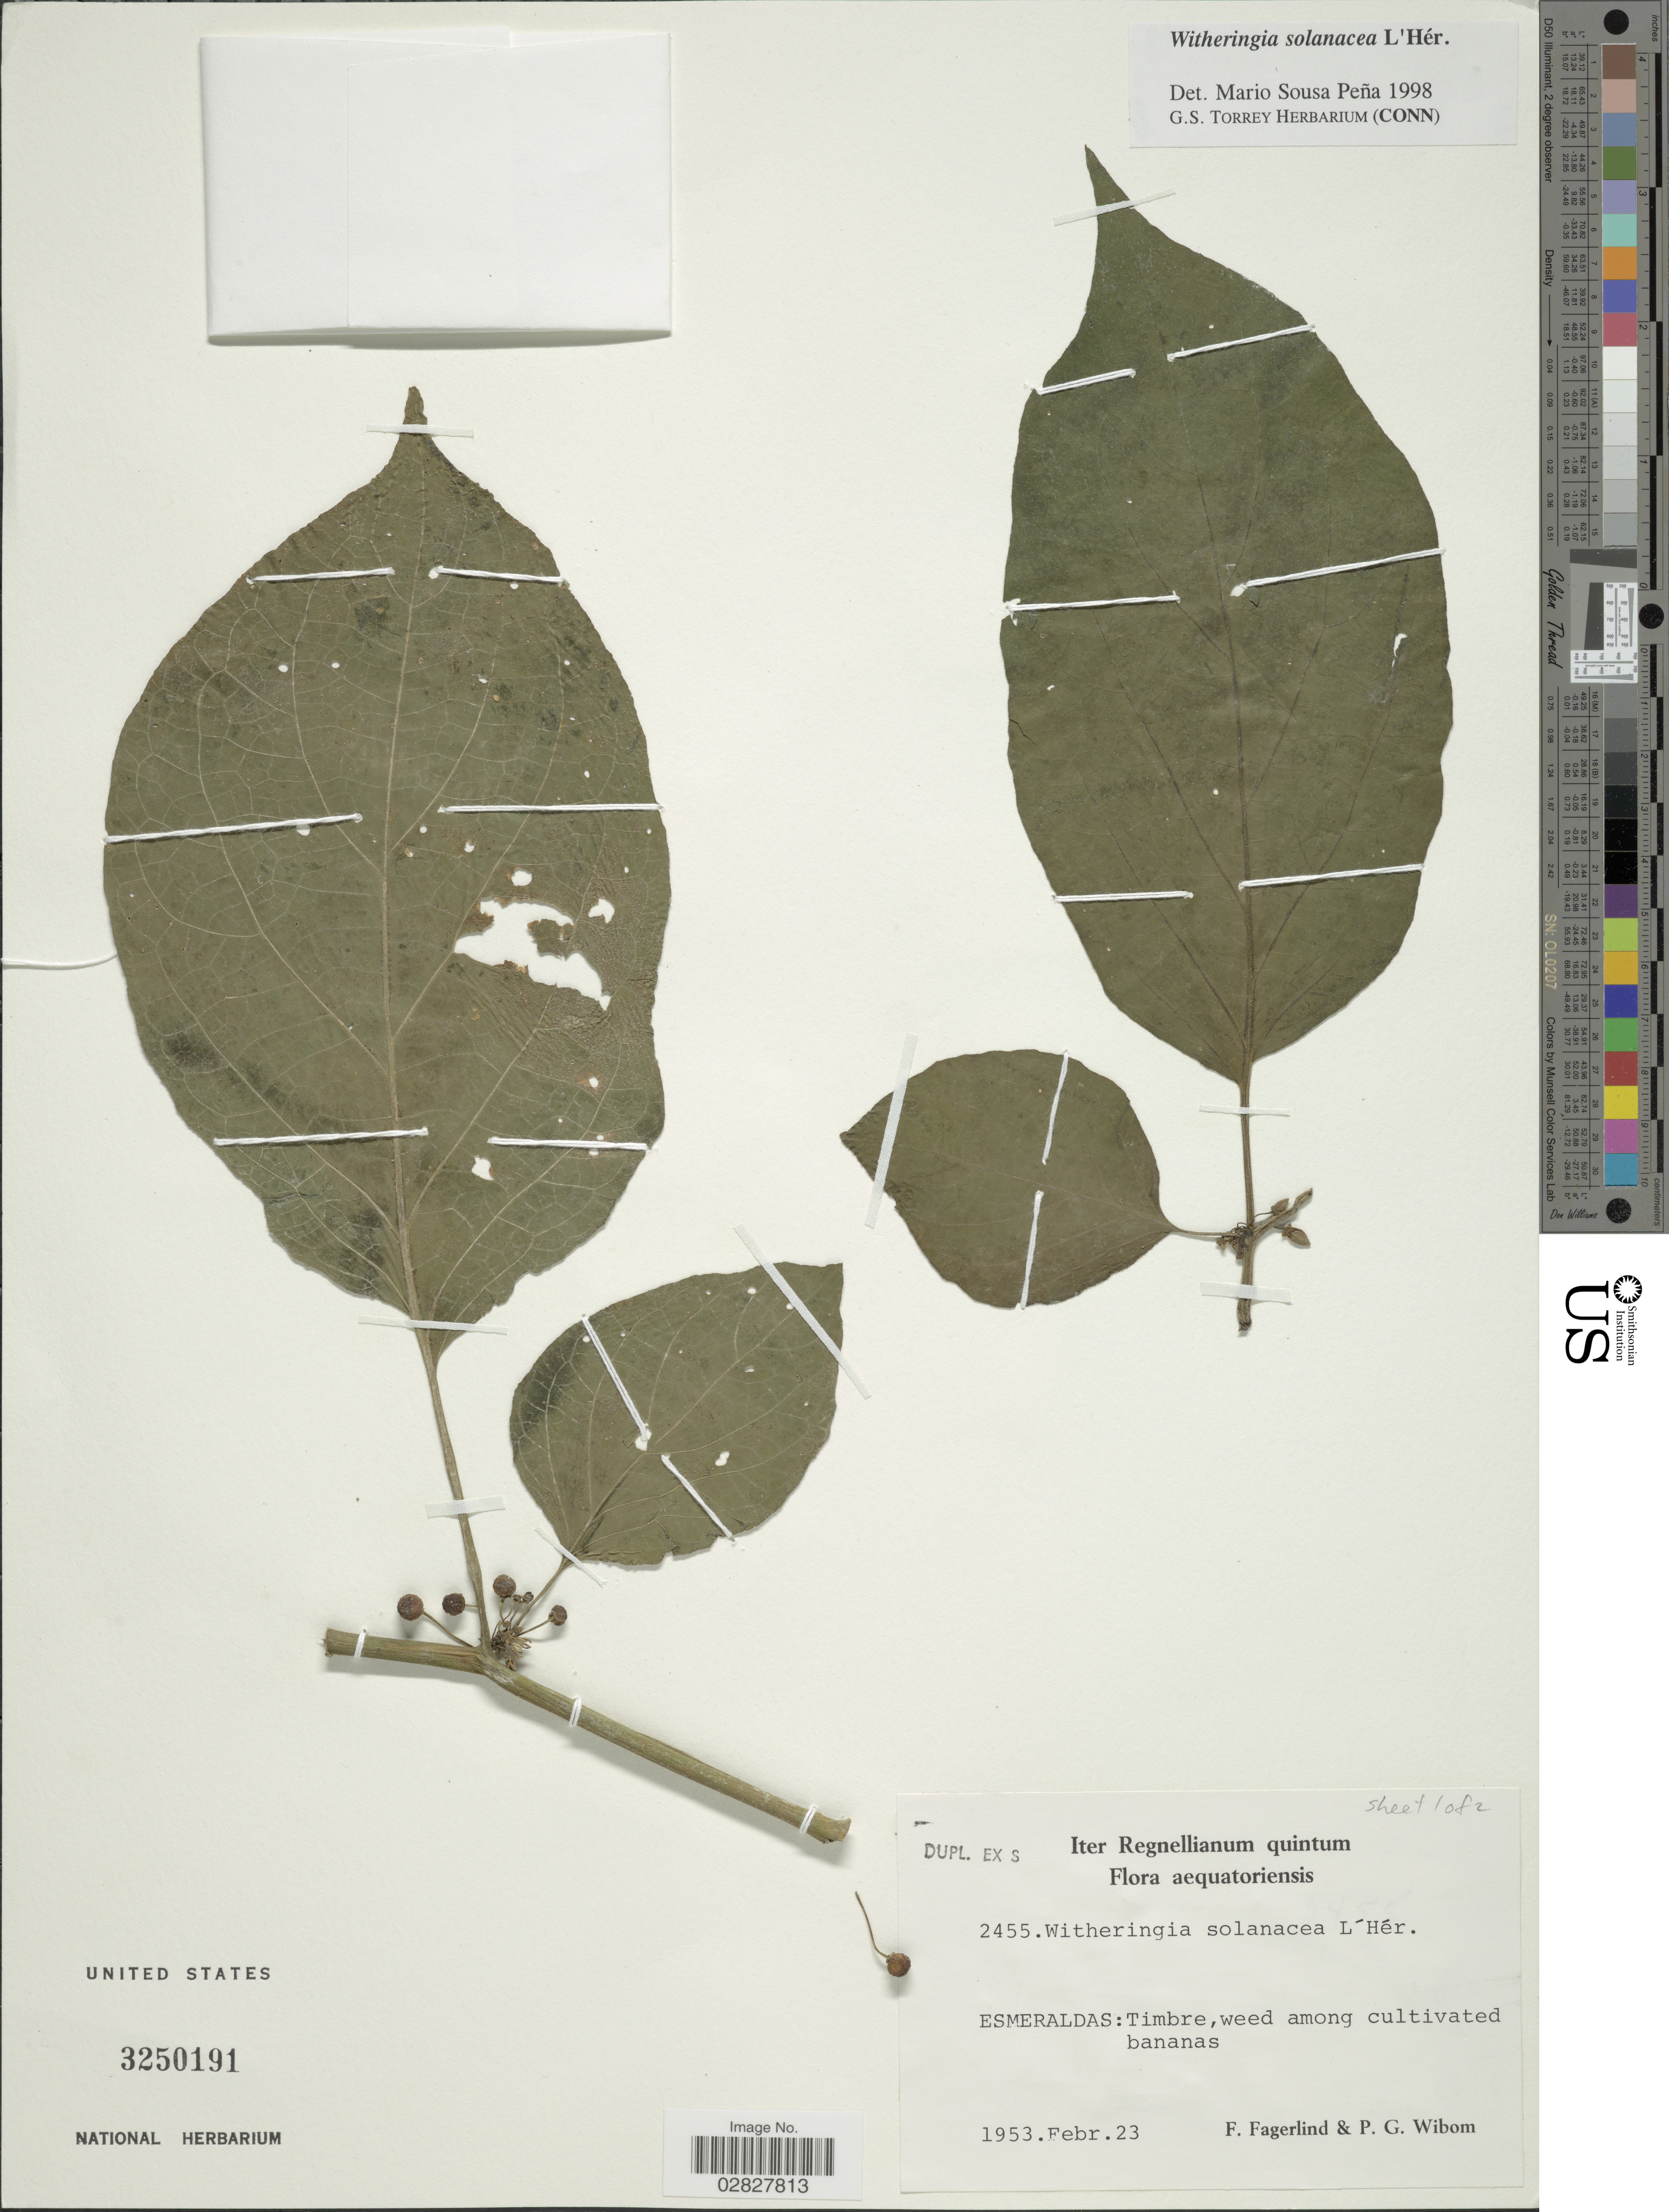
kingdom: Plantae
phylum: Tracheophyta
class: Magnoliopsida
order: Solanales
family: Solanaceae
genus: Witheringia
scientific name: Witheringia solanacea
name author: L'Hér.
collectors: F. Fagerlind & P. Wibom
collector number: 2455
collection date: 1953-02-23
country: Ecuador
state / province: Esmeraldas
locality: Esmeraldas: Timbre, weed among cultivated bananas.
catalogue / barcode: US 3250191